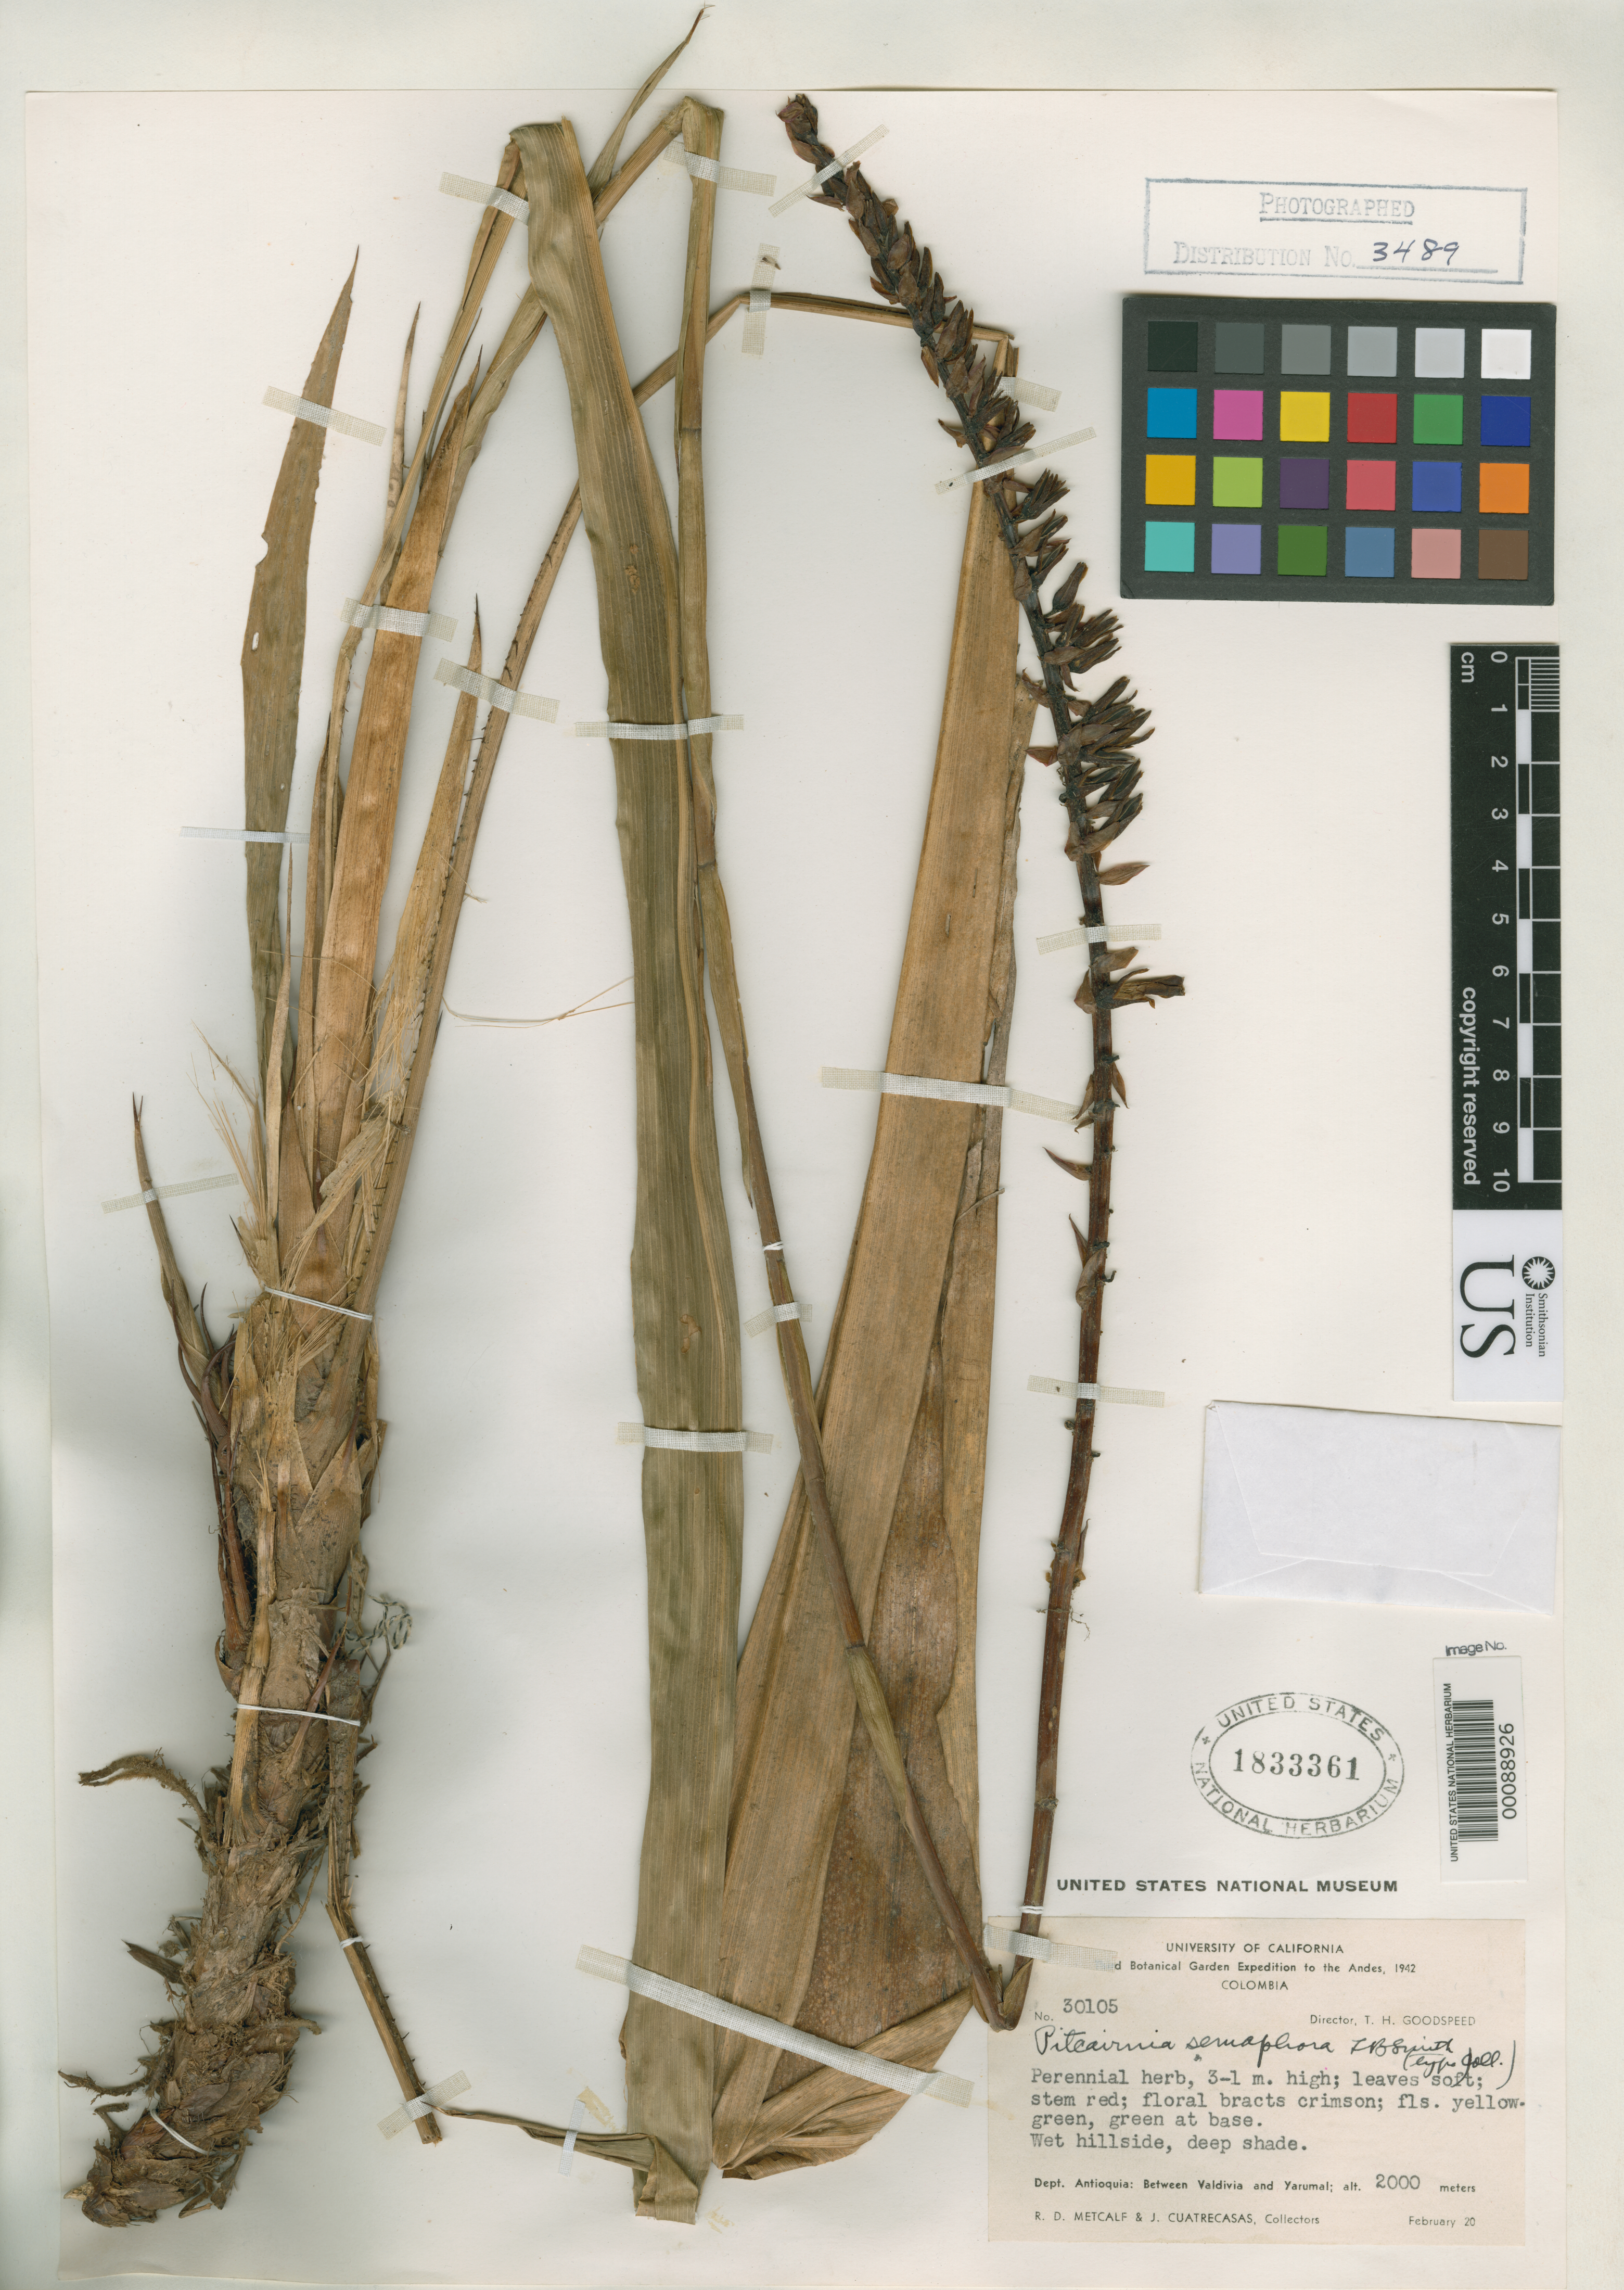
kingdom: Plantae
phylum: Tracheophyta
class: Liliopsida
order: Poales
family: Bromeliaceae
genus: Pitcairnia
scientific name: Pitcairnia semaphora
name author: L.B. Sm.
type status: Isotype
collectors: R. D. Metcalf & J. Cuatrecasas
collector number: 30105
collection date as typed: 20 Feb 1942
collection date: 1942-02-20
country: Colombia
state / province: Antioquia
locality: Between Puerto Valdiva and Yarumal.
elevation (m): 2000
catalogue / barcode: US 1833361